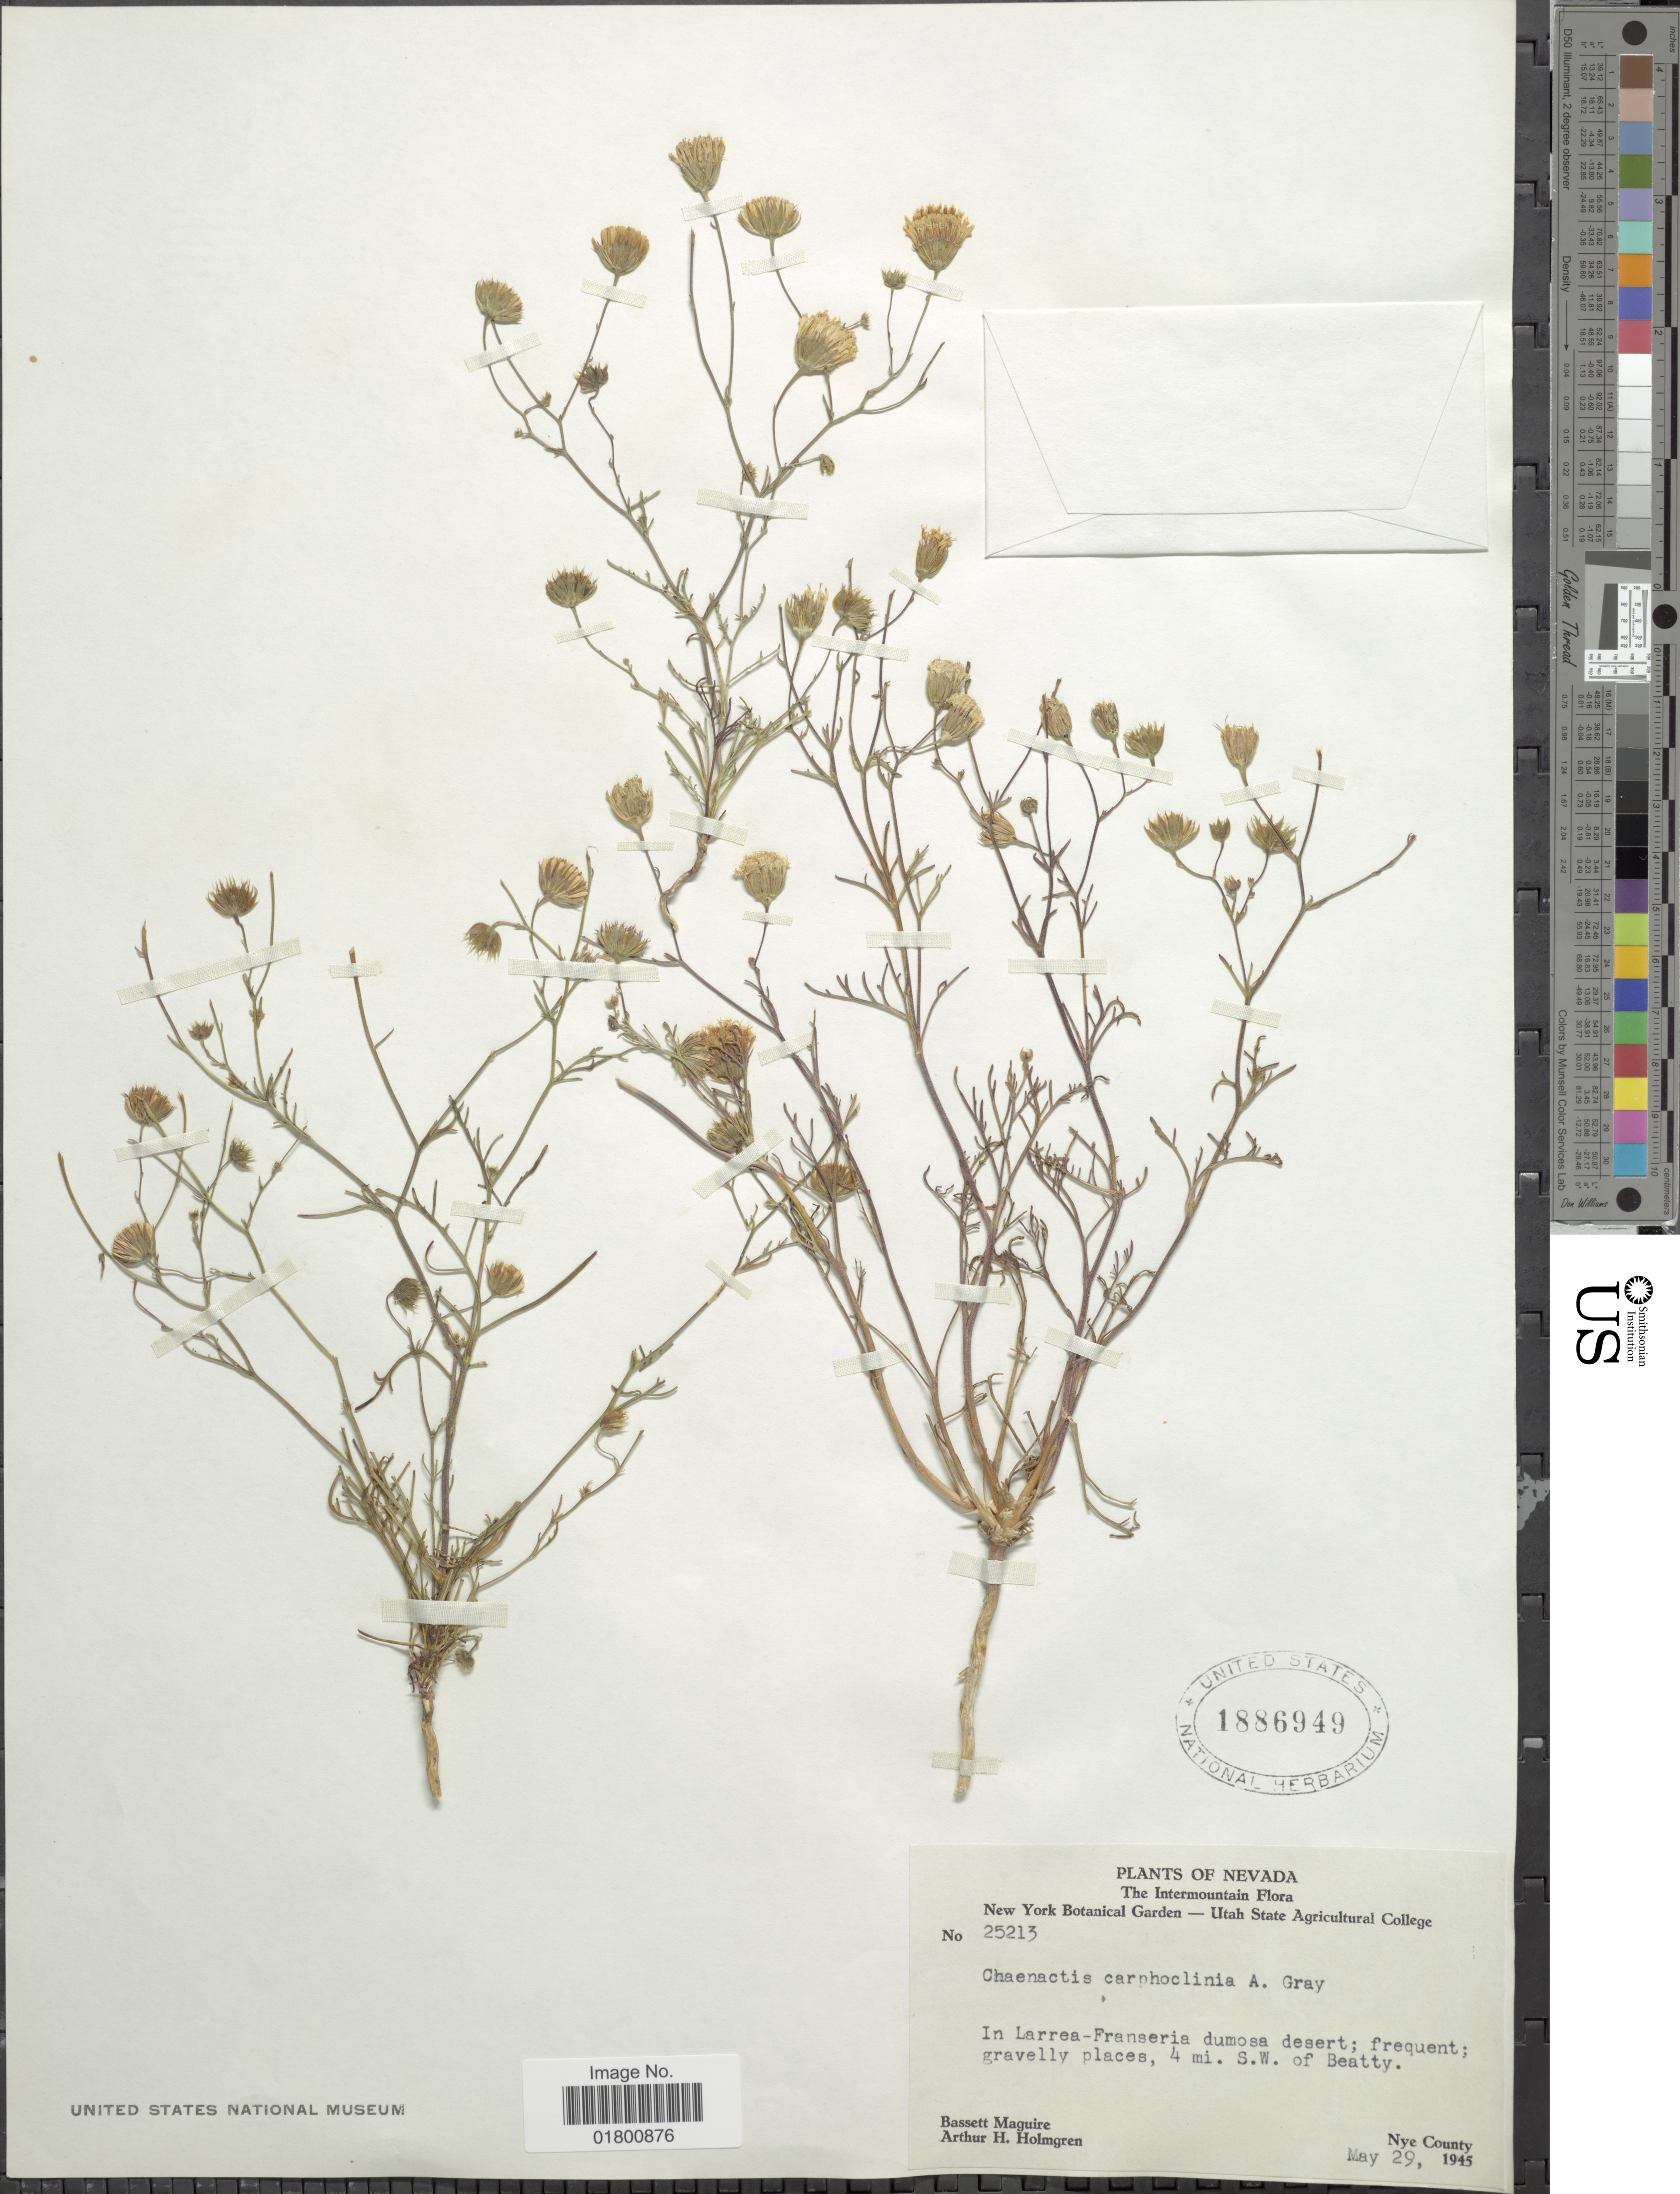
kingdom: Plantae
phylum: Tracheophyta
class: Magnoliopsida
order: Asterales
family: Asteraceae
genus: Chaenactis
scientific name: Chaenactis carphoclinia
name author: A. Gray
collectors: B. Maguire & A. H. Holmgren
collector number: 25213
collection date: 1945-05-29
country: United States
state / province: Nevada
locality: In Larrea-Franseria dumosa desert; frequent; gravelly places, 4 mi. S.W. of Beatty, Nye County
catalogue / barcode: US 1886949